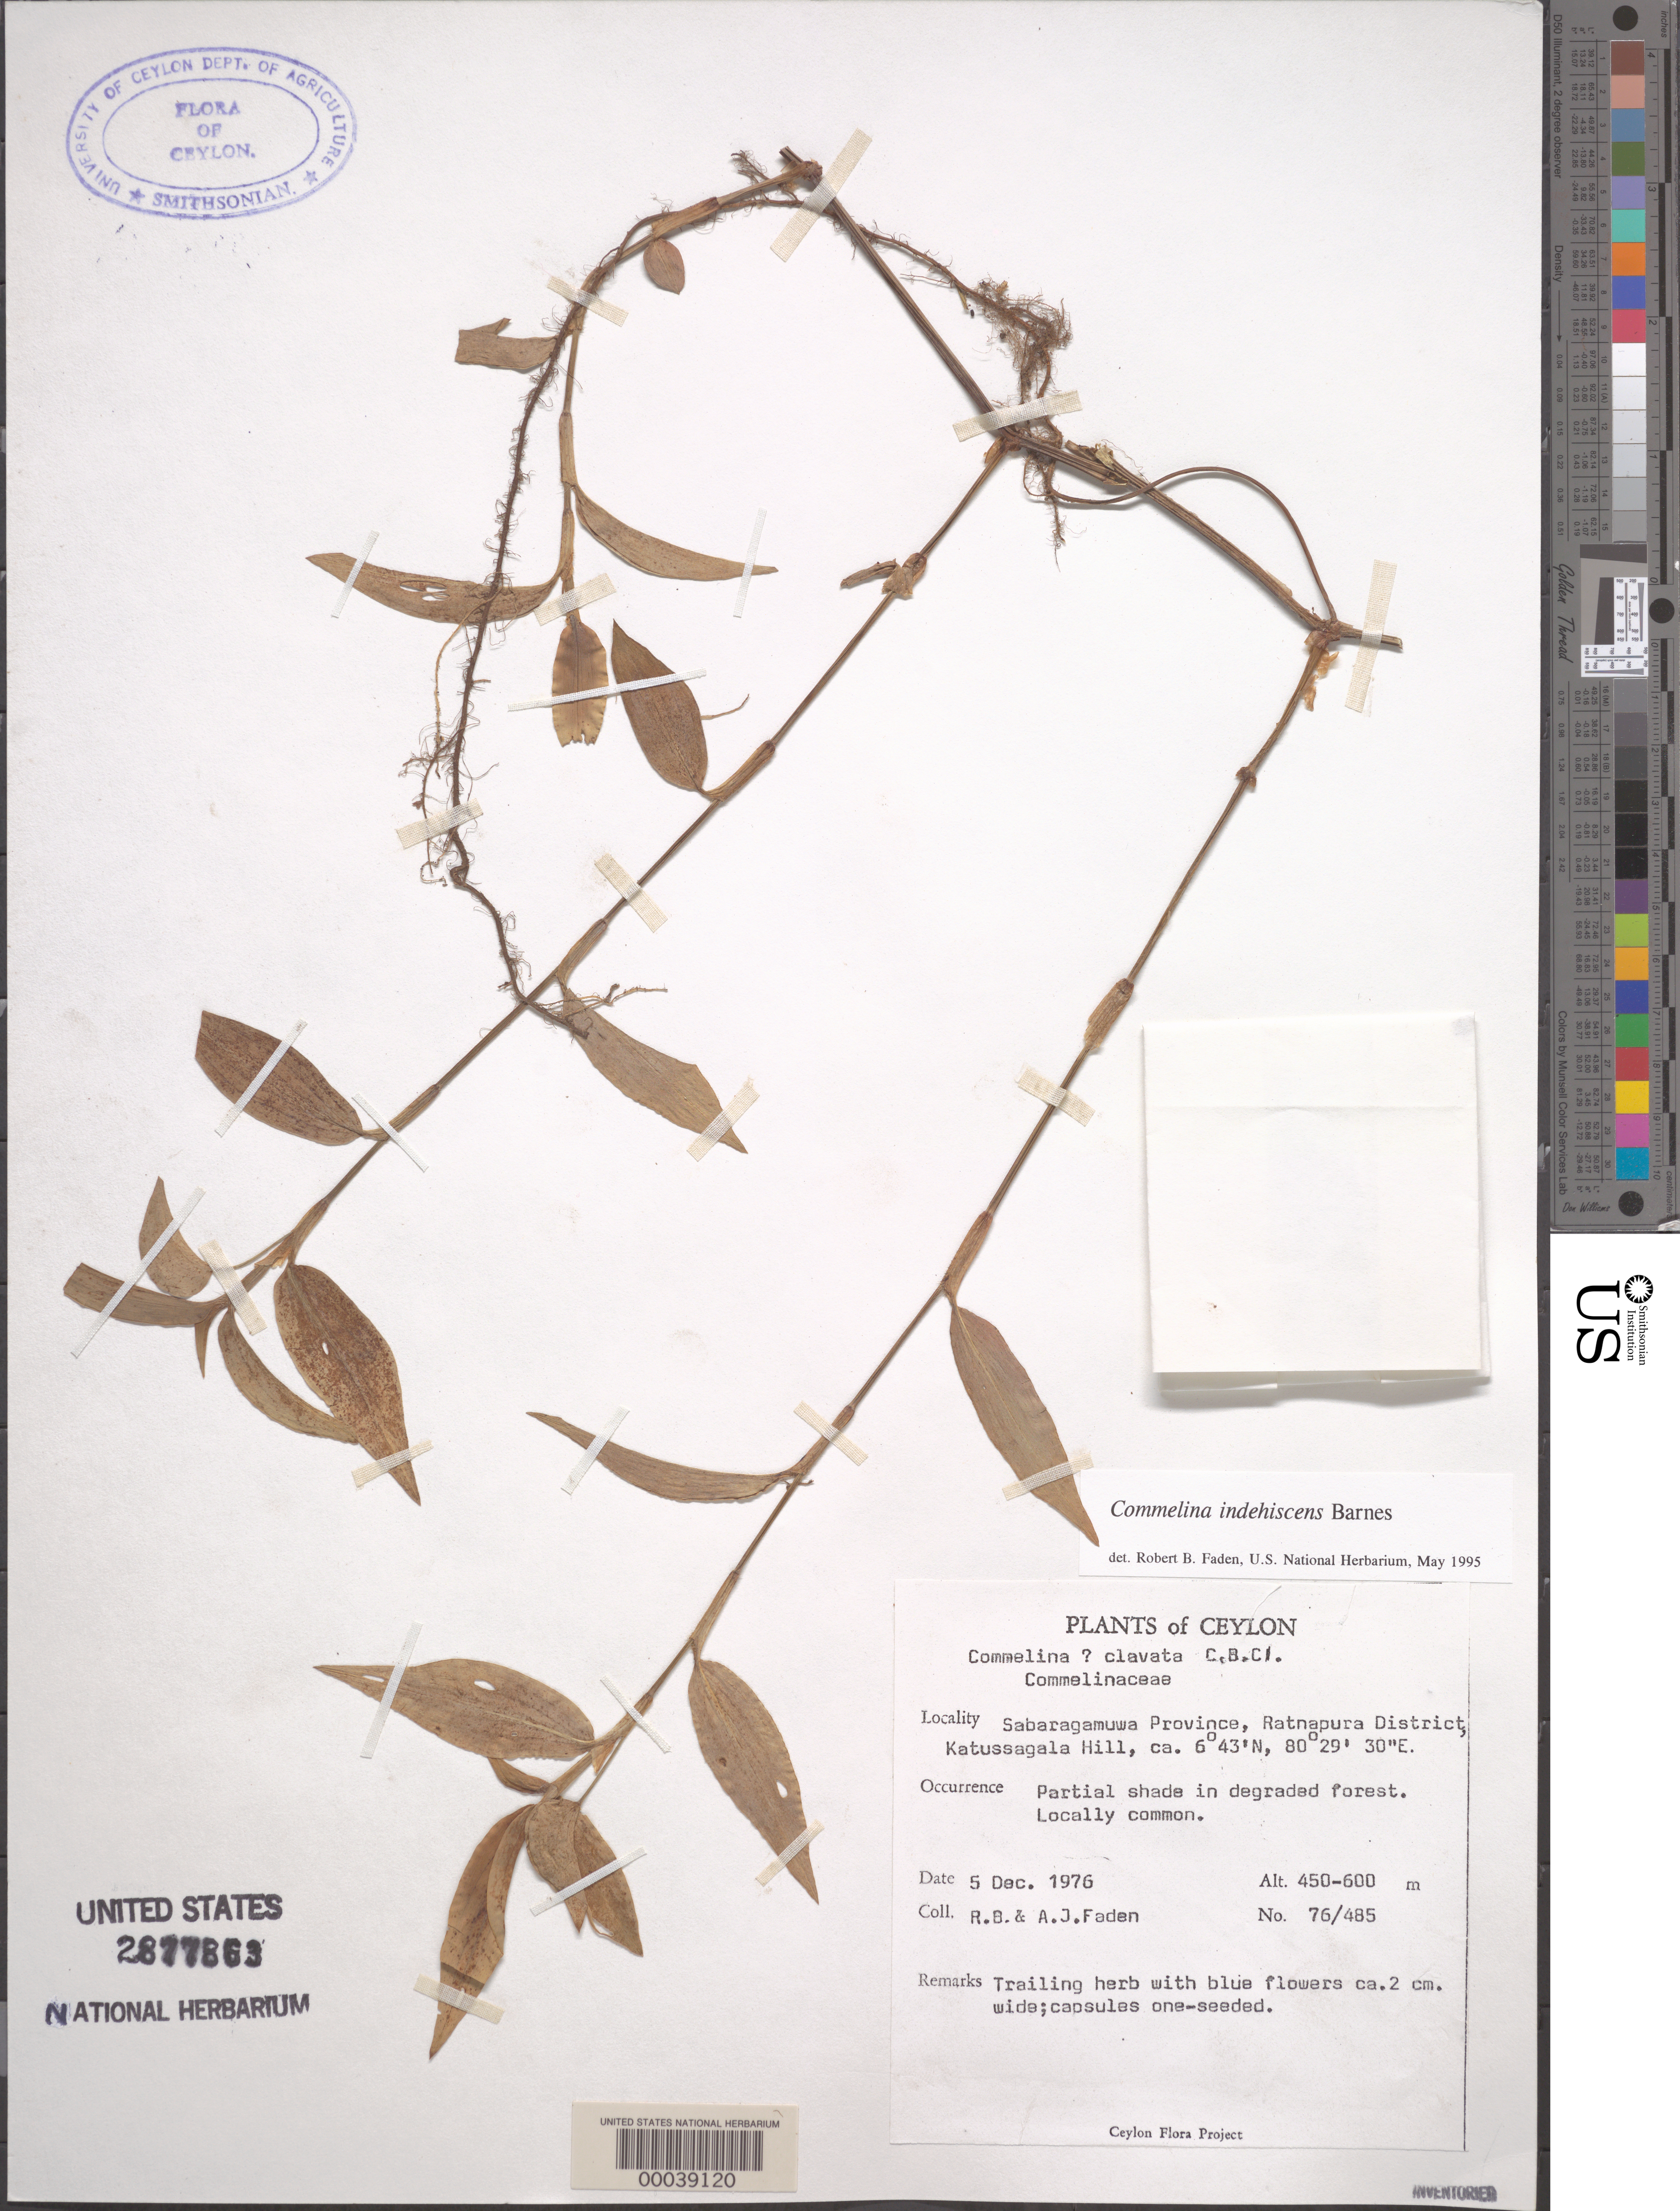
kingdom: Plantae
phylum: Tracheophyta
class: Liliopsida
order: Commelinales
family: Commelinaceae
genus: Commelina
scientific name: Commelina indehiscens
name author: E. Barnes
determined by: Faden, Robert B., (US), Smithsonian Institution - National Museum of Natural History (UNITED STATES)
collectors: R. B. Faden & A. J. Faden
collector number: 76/485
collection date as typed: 05 Dec 1976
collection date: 1976-12-05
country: Sri Lanka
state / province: Sabaragamuwa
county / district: Ratnapura Dist.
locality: Katussagala hill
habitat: Partial shade; degraded forest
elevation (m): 450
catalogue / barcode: US 2877863